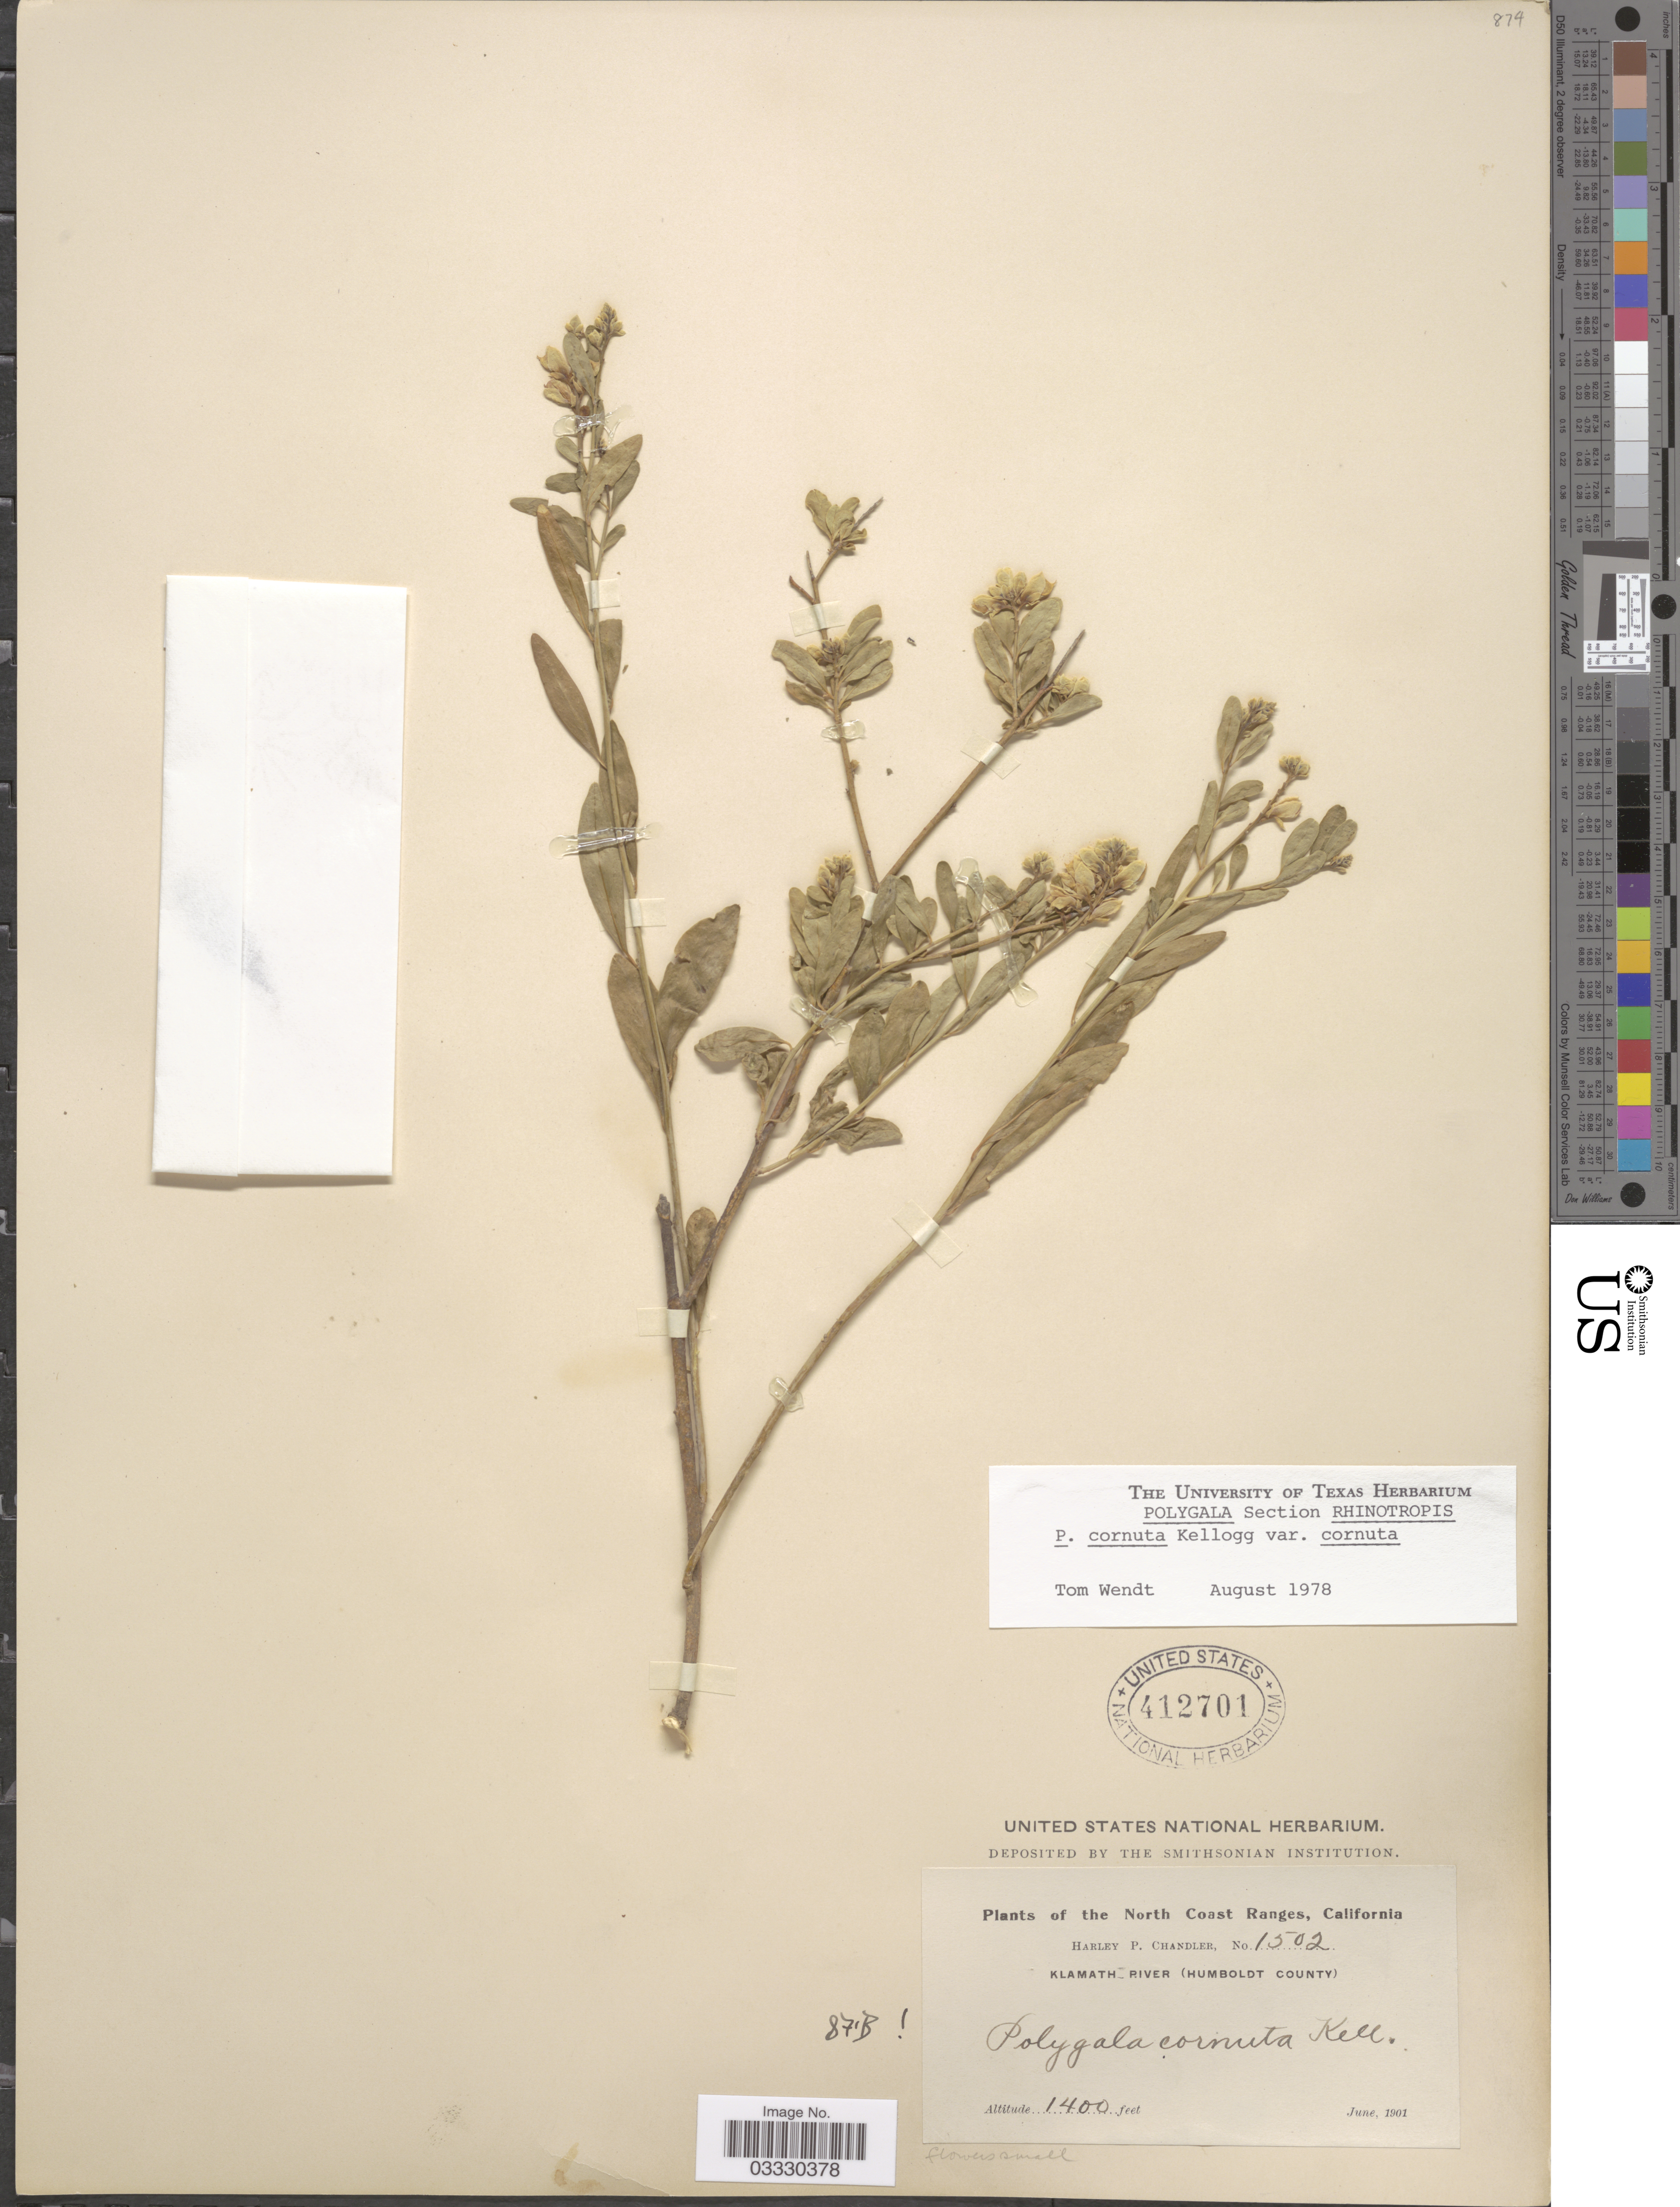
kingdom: Plantae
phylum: Tracheophyta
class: Magnoliopsida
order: Fabales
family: Polygalaceae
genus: Rhinotropis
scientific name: Rhinotropis cornuta var. cornuta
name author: (Kellogg) J.R. Abbott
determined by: Strong, Mark T., (BOT), Smithsonian Institution - National Museum of Natural History (UNITED STATES)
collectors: H. Chandler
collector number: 1502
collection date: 1901-06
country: United States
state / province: California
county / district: Humboldt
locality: North Coast Ranges. Klamath River (Humboldt County).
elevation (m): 427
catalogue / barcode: US 412701